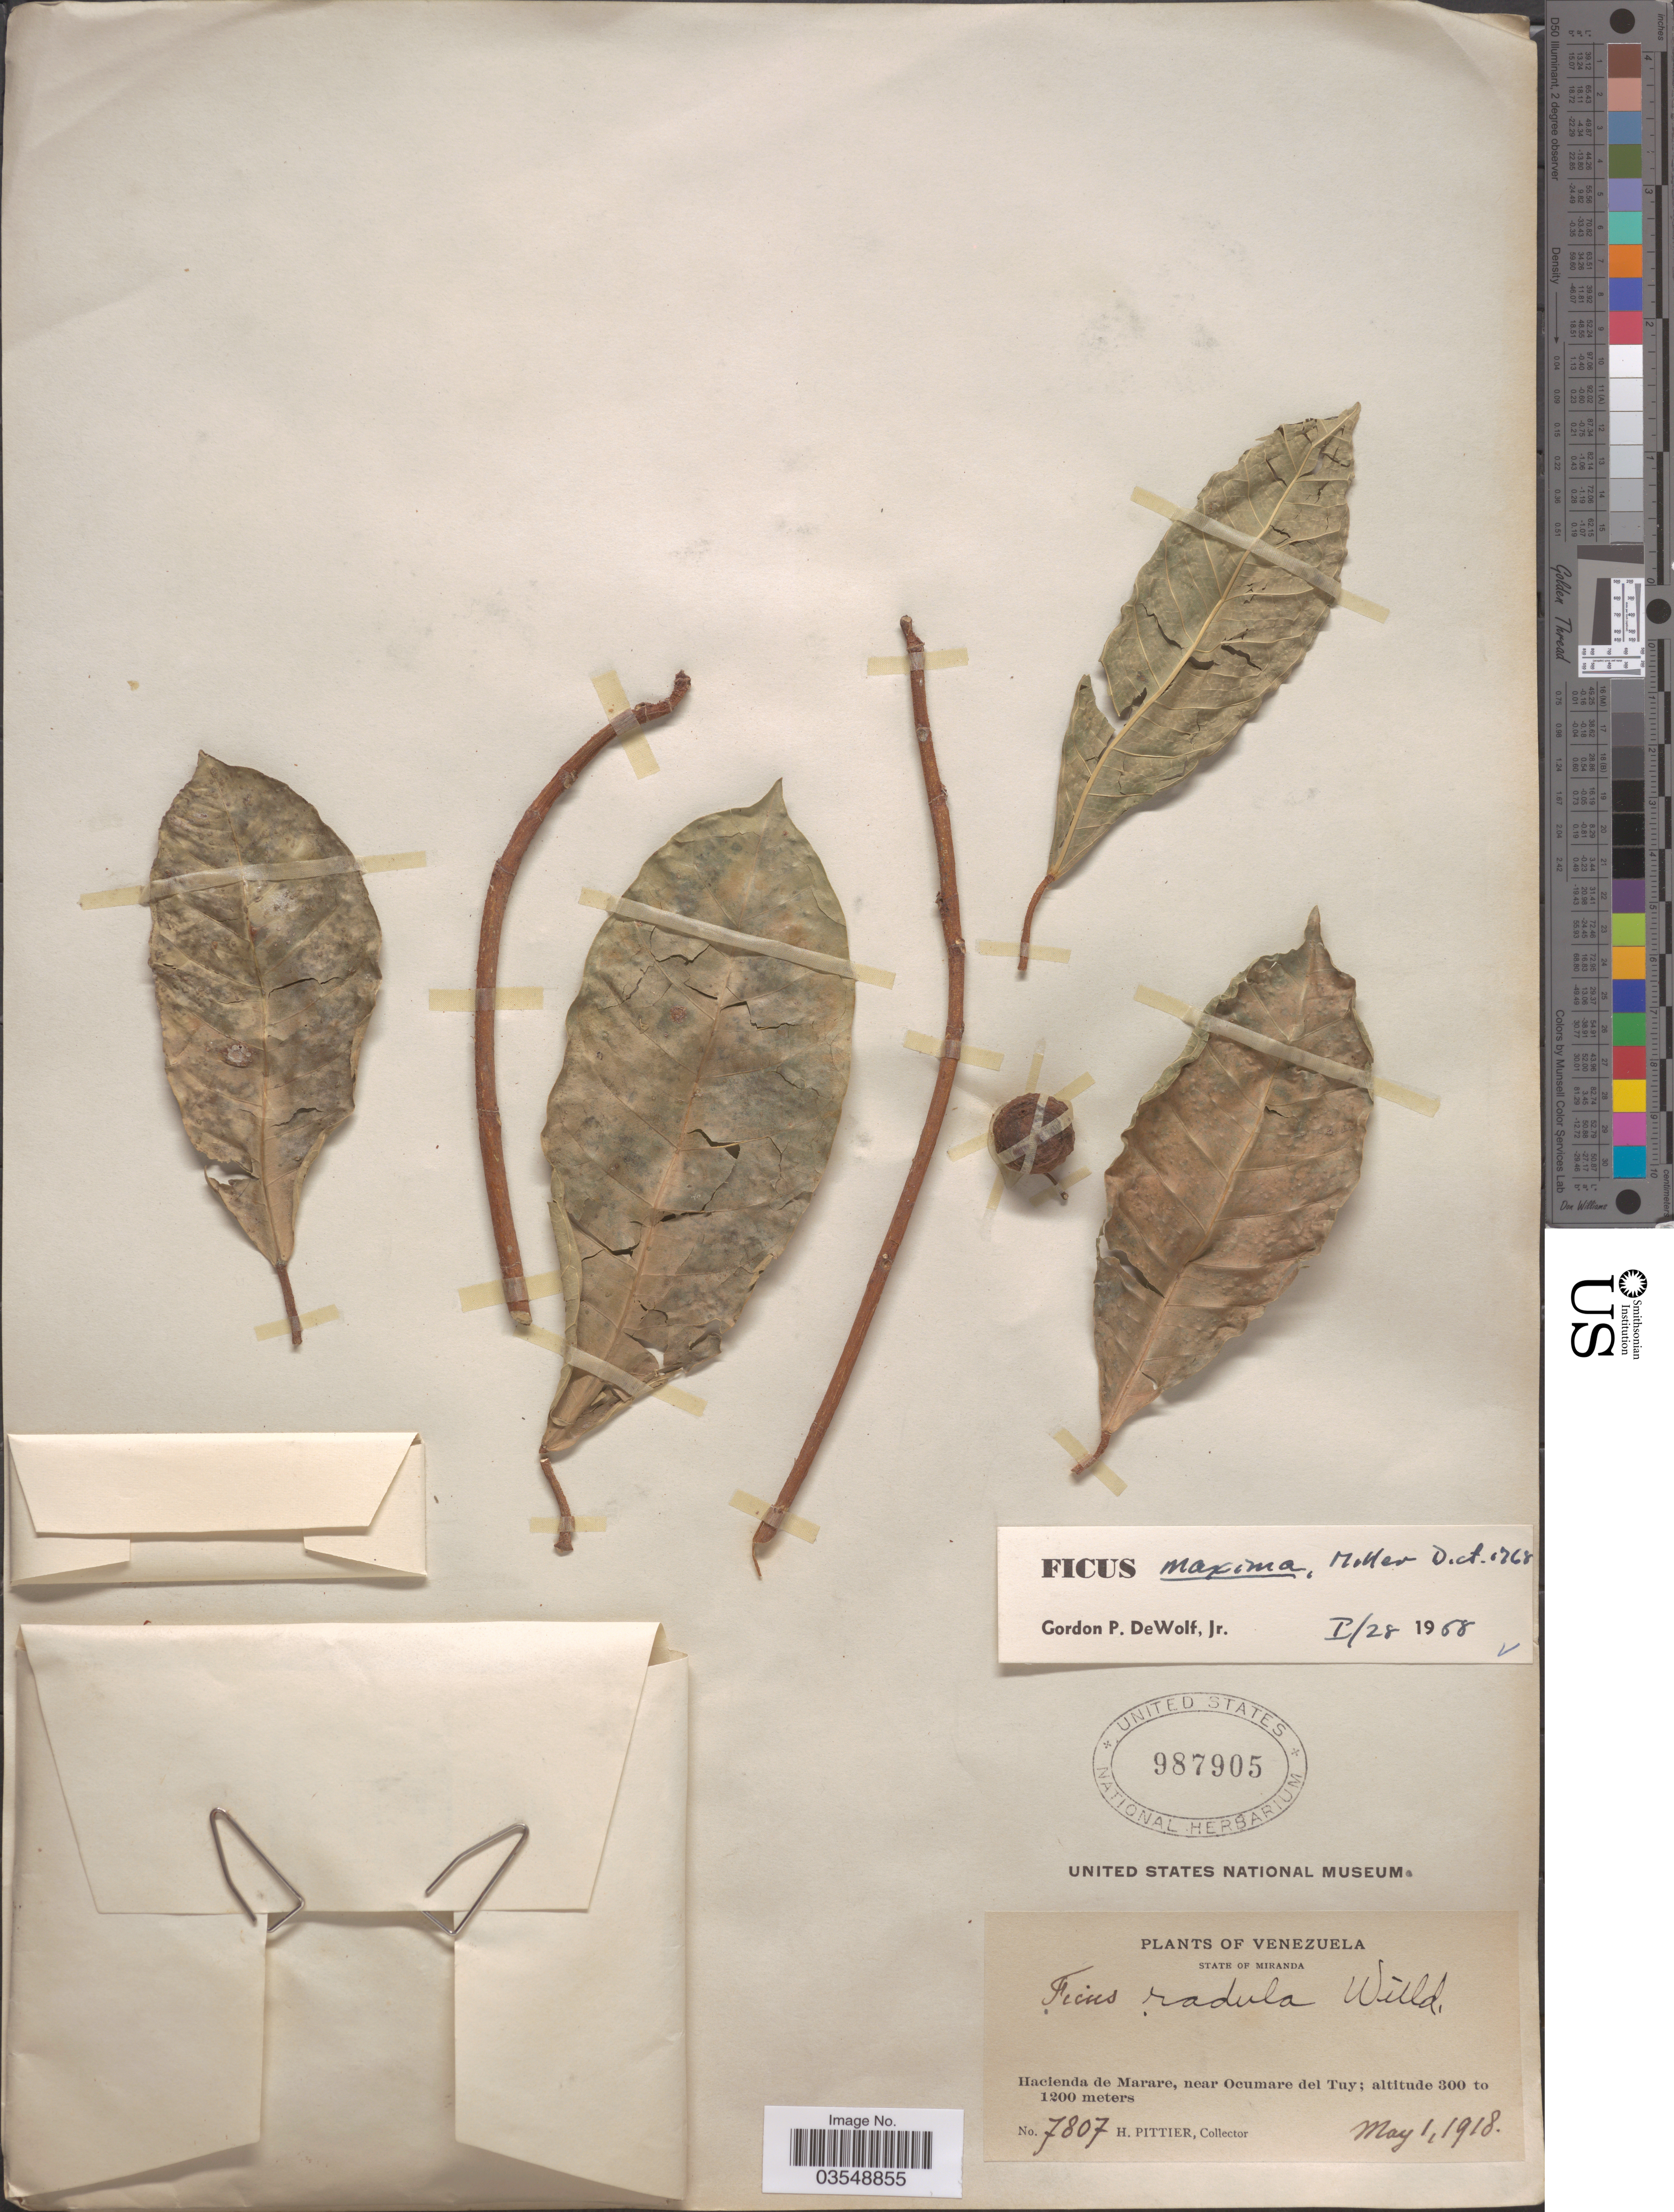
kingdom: Plantae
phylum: Tracheophyta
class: Magnoliopsida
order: Rosales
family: Moraceae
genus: Ficus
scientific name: Ficus radula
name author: Humb. & Bonpl. ex Willd.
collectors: H. F. Pittier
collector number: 7807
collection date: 1918-05-01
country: Venezuela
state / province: Miranda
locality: Hacienda de Marare, near Ocumare del Tuy.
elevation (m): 300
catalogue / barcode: US 987905